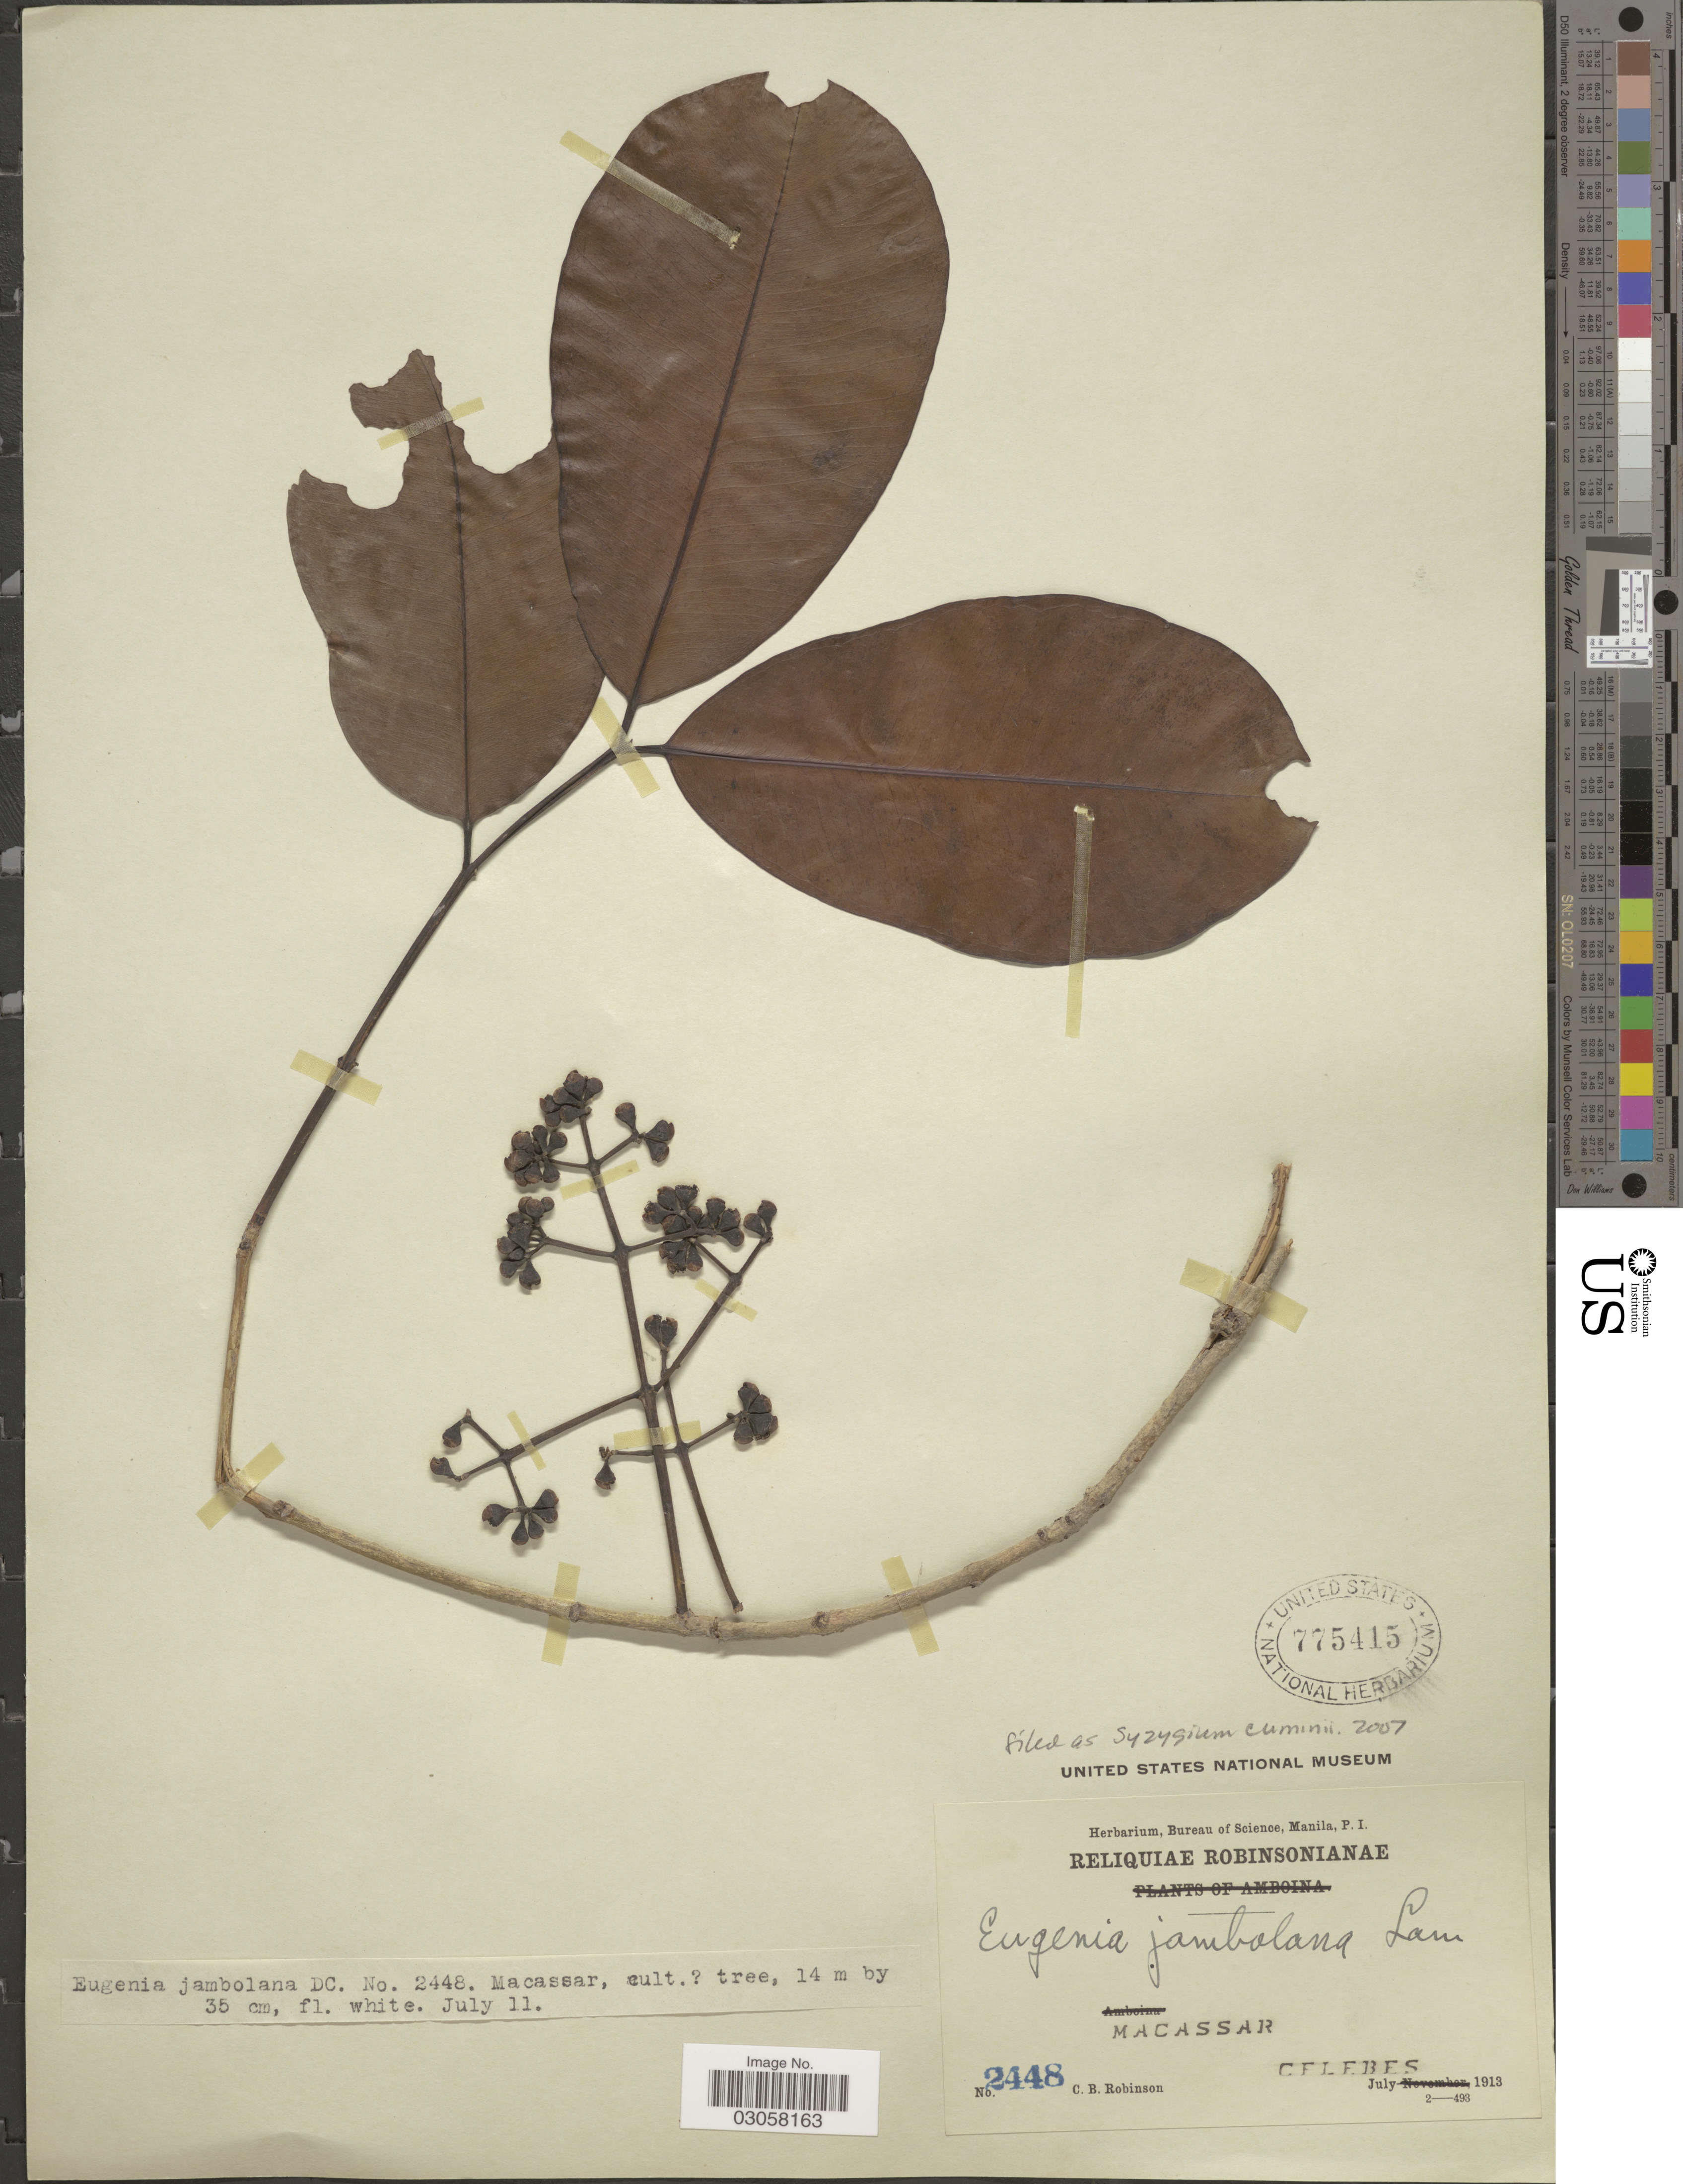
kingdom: Plantae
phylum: Tracheophyta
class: Magnoliopsida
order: Myrtales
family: Myrtaceae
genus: Syzygium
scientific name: Syzygium cumini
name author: (L.) Skeels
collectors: C. Robinson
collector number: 2448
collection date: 1913-07-11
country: Indonesia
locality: Macassar. Celebes.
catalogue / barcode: US 775415